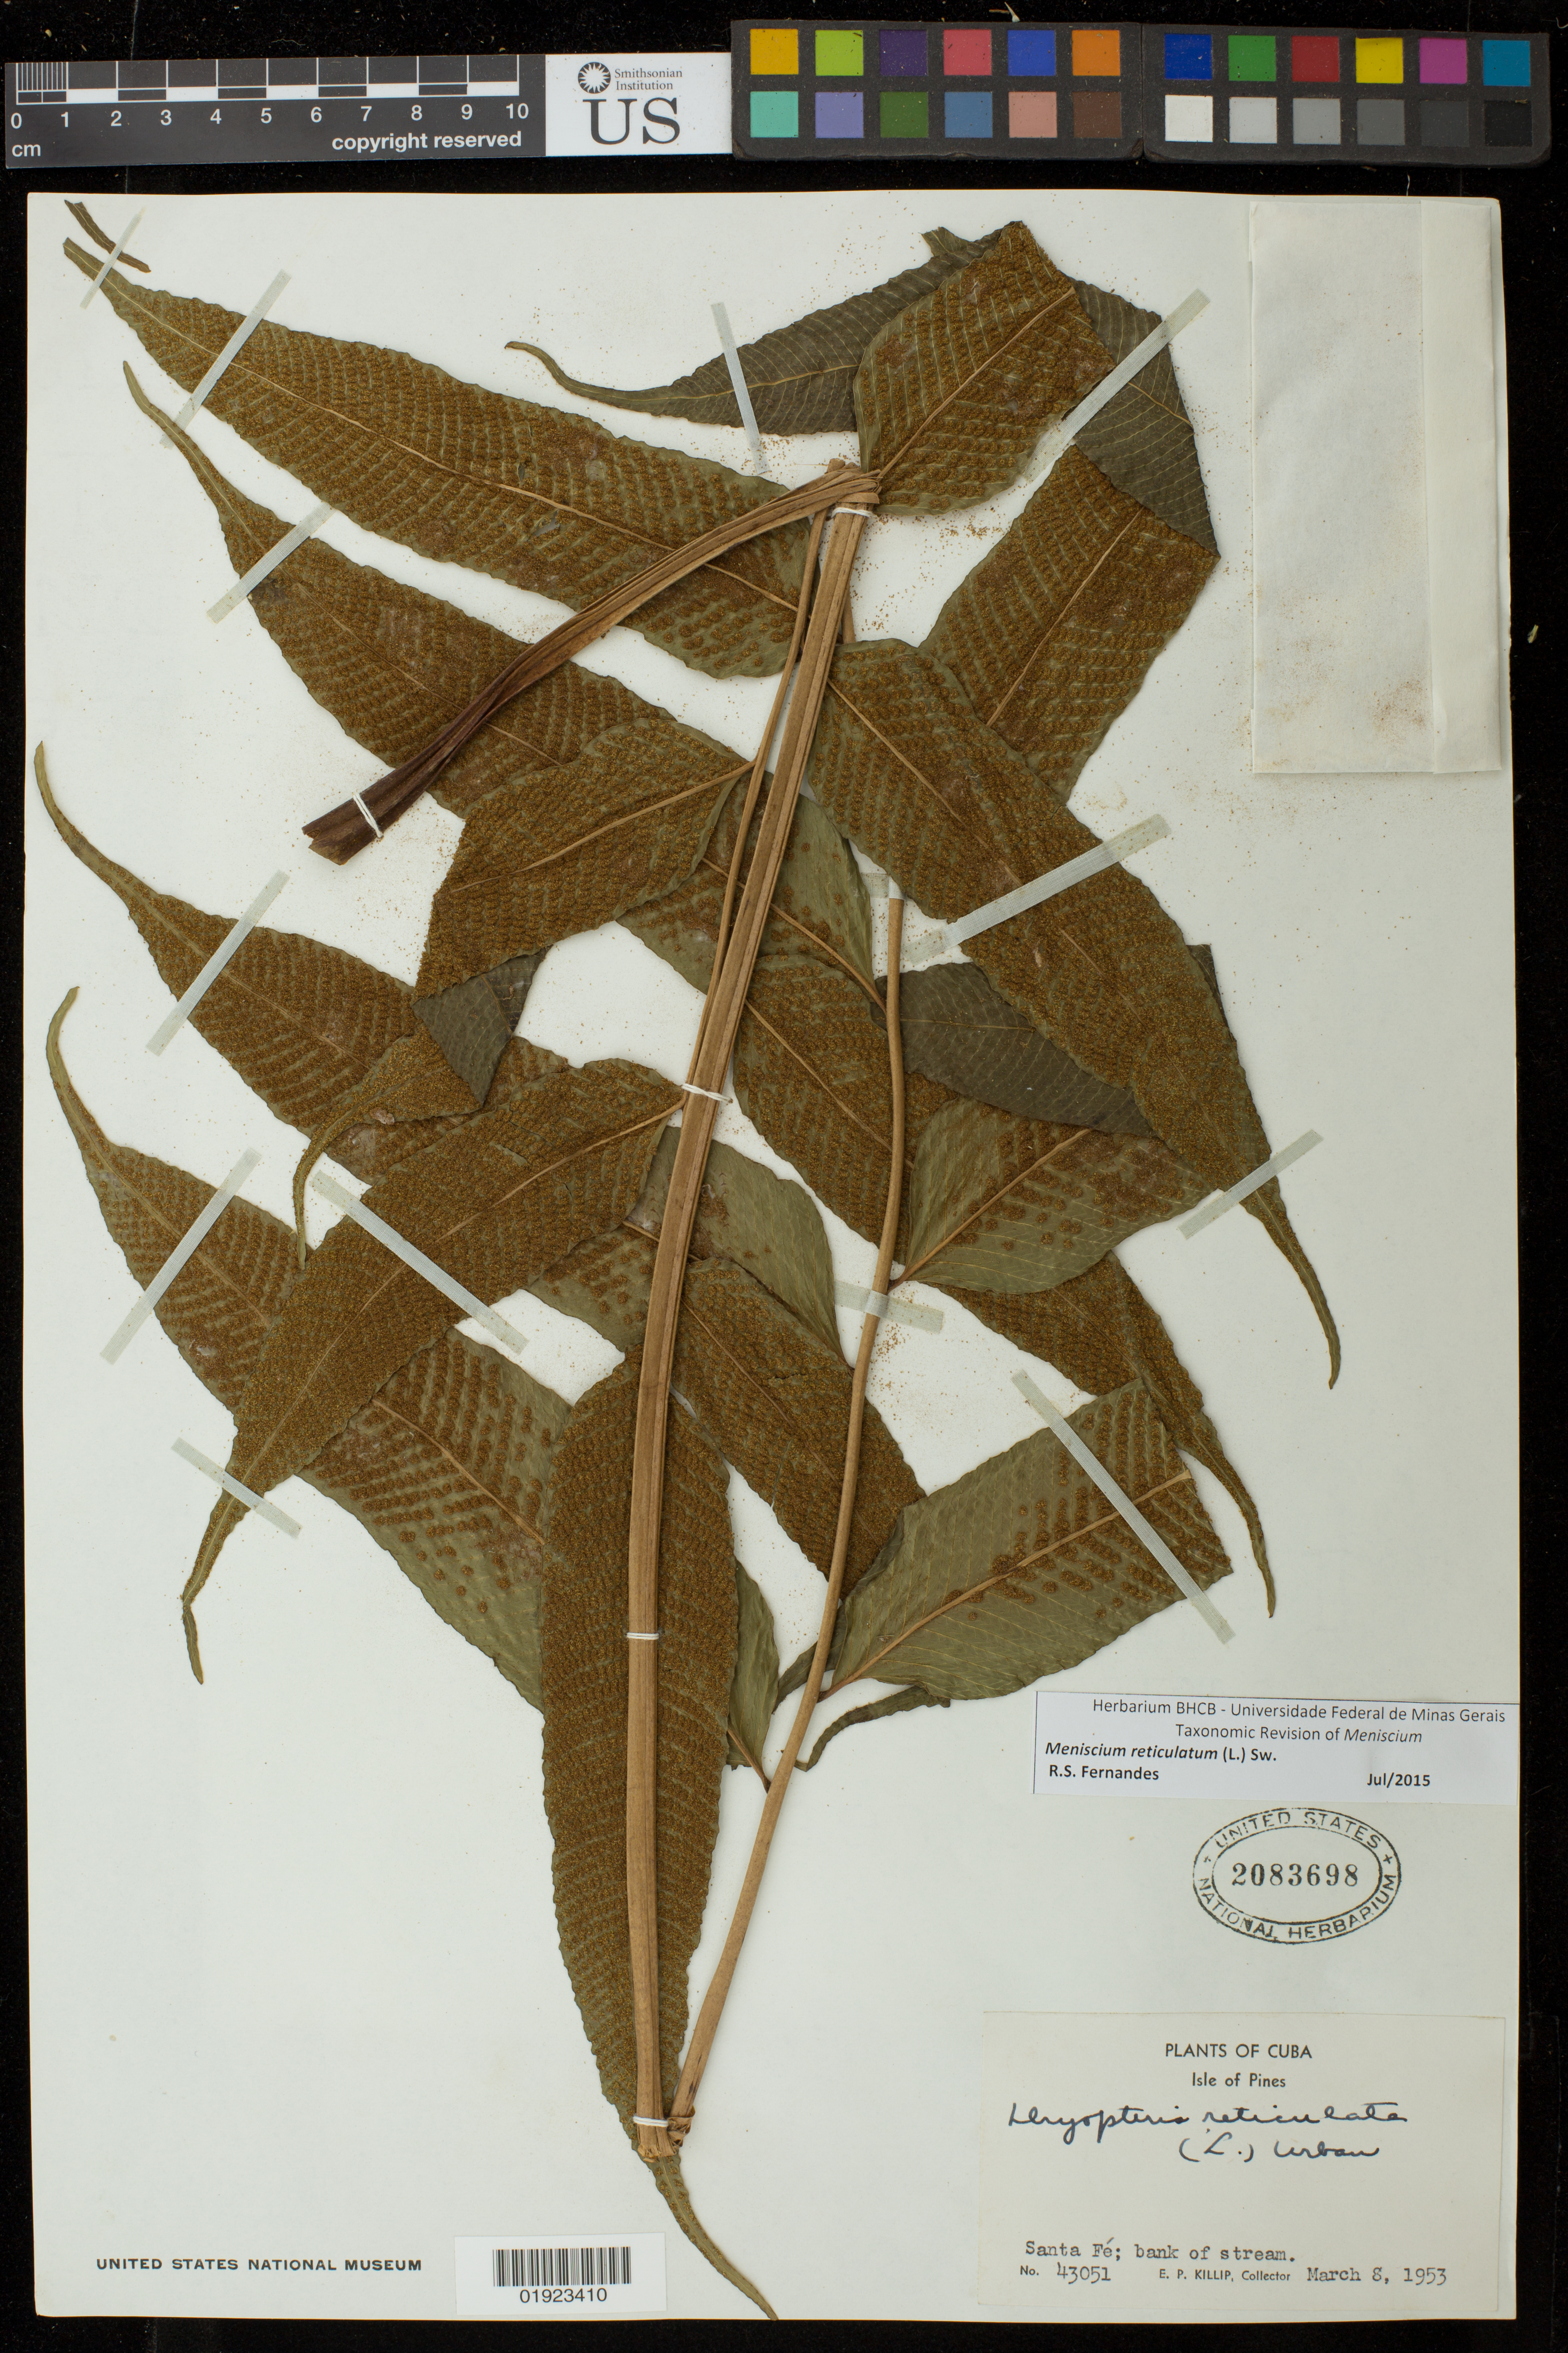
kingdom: Plantae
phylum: Tracheophyta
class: Polypodiopsida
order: Polypodiales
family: Thelypteridaceae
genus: Meniscium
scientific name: Meniscium reticulatum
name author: (L.) Sw.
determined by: Fernandes, R. S.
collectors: E. P. Killip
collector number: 43051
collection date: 1953-03-08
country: Cuba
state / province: Isla de La Juventud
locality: Santa Fe.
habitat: Bank of stream.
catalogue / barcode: US 2083698